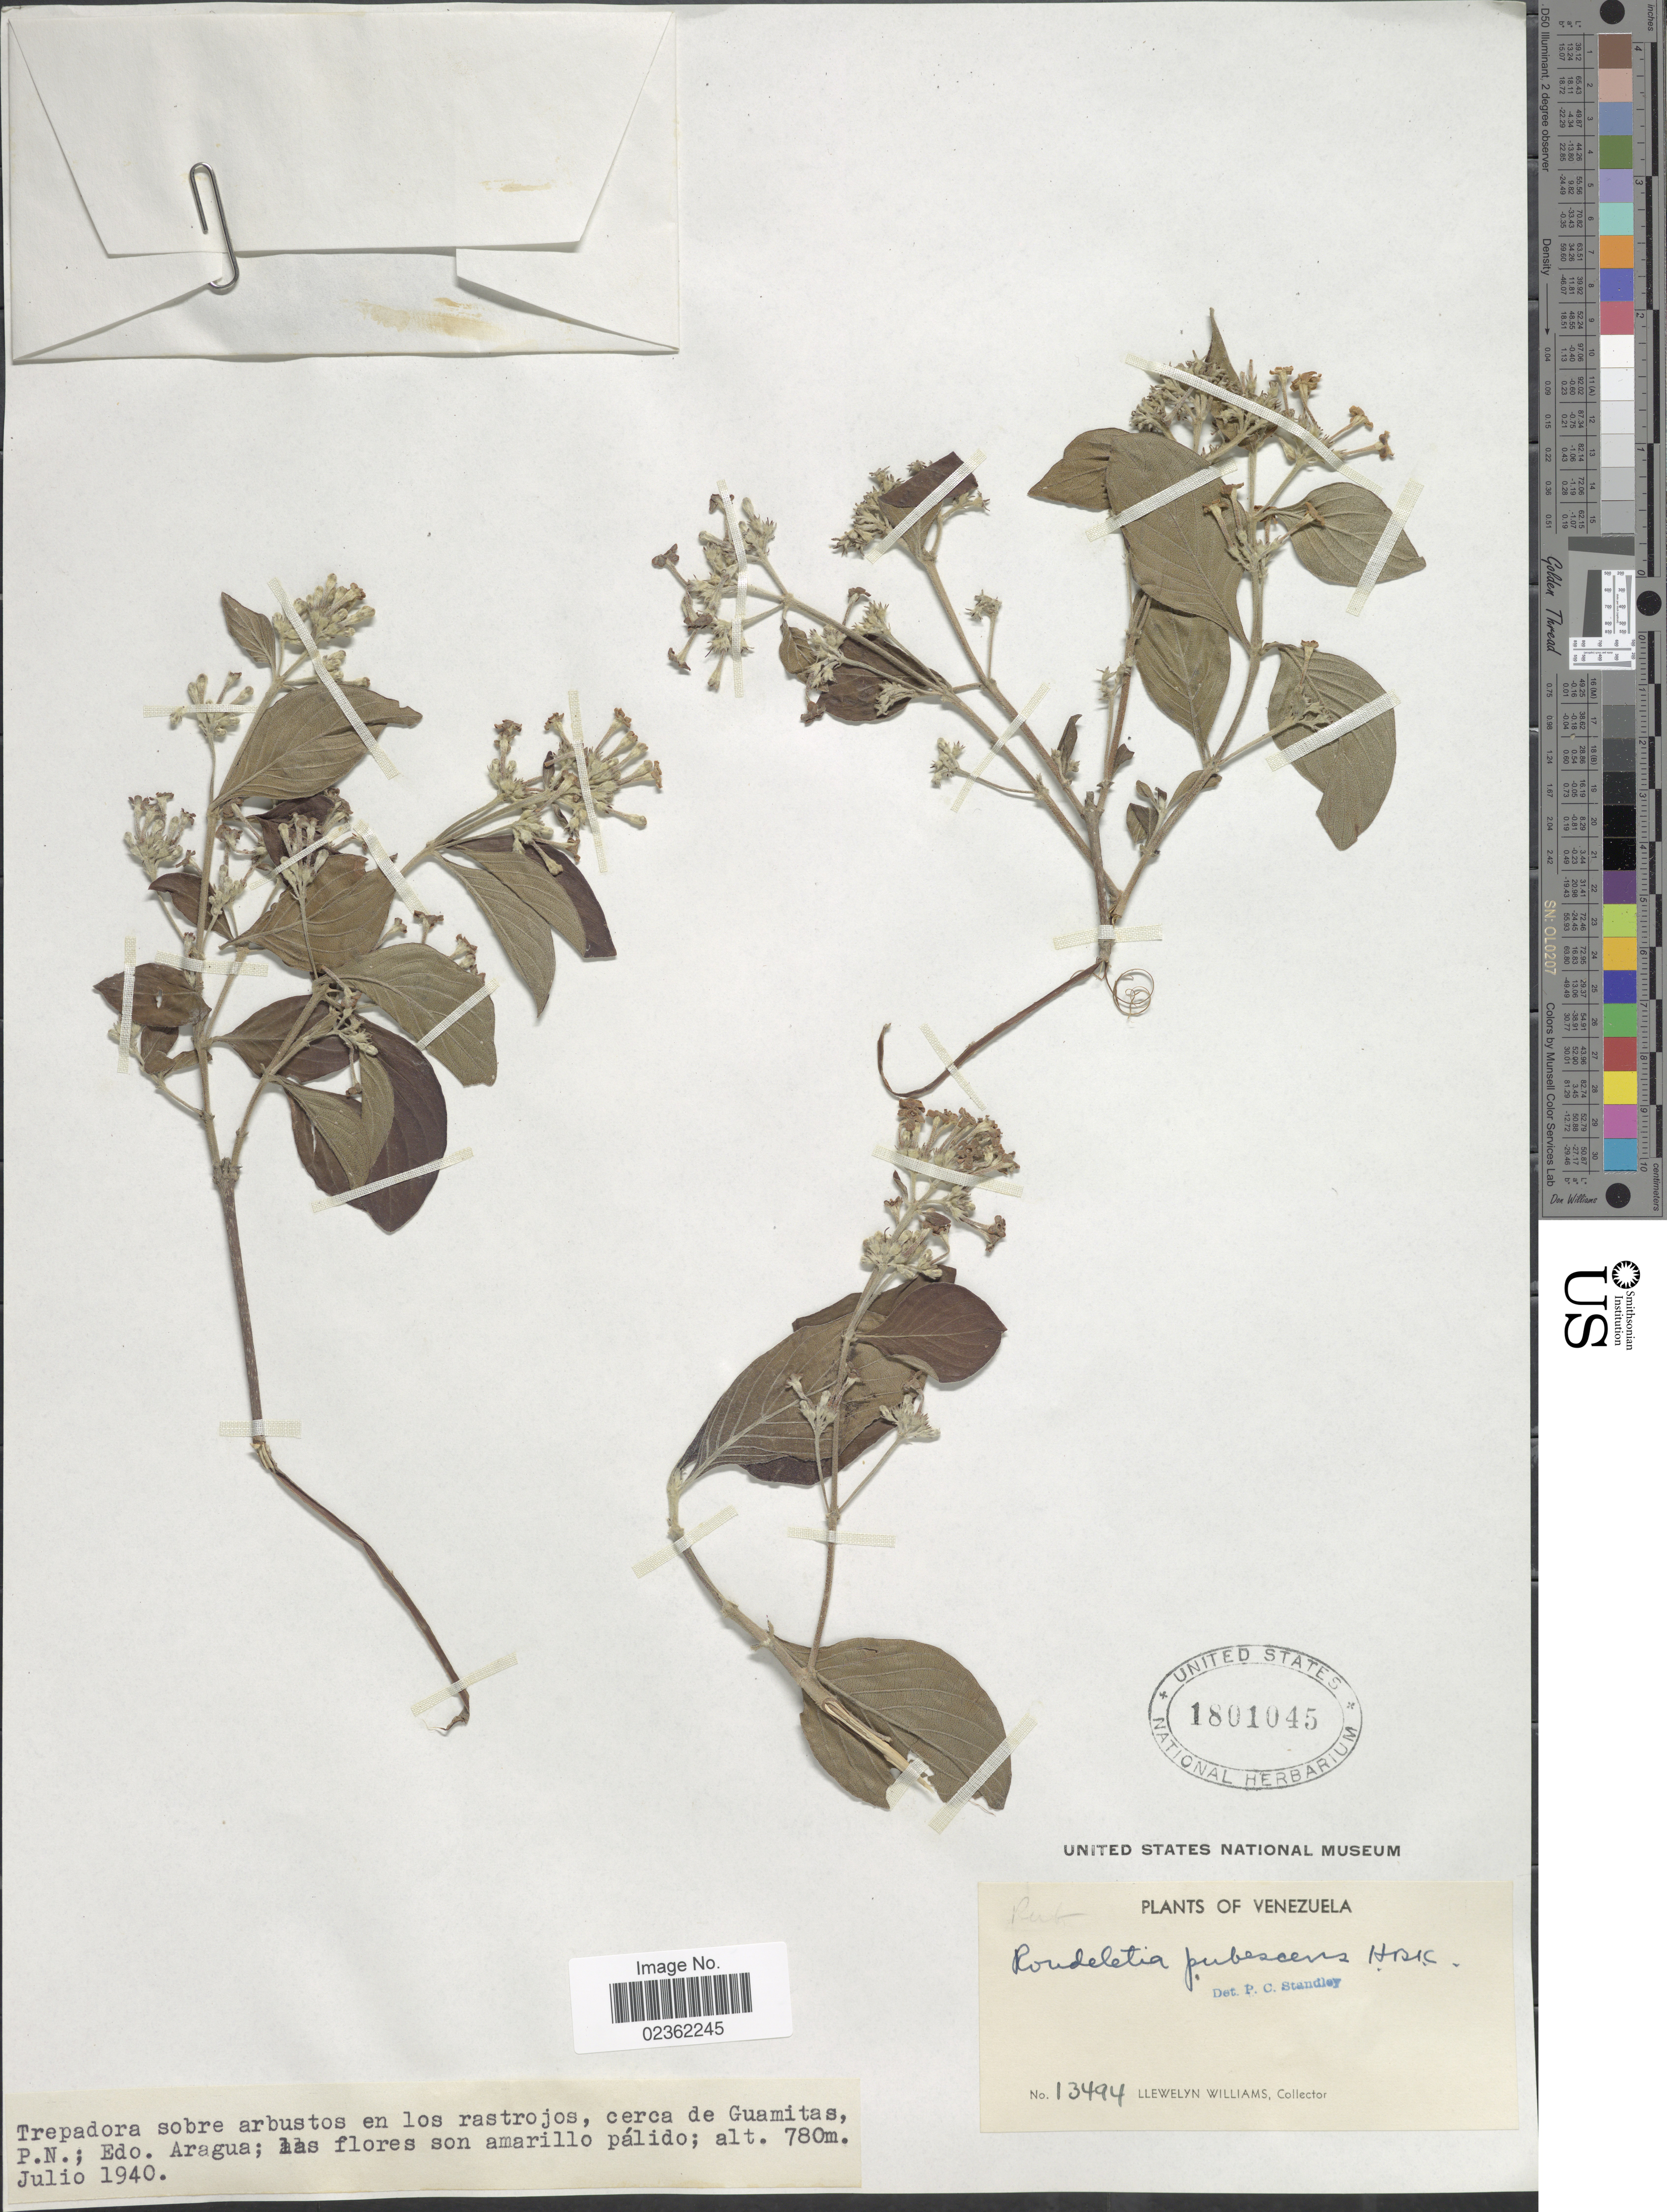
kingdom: Plantae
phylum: Tracheophyta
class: Magnoliopsida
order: Gentianales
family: Rubiaceae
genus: Rondeletia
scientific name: Rondeletia mollis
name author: S.F. Blake ex Steyerm.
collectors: Ll. Williams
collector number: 13494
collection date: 1940-07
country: Venezuela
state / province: Aragua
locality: Trepadora sobre arbustos en los rastrojos, cerca de Guamitas, P.N.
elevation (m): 780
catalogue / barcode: US 1801045